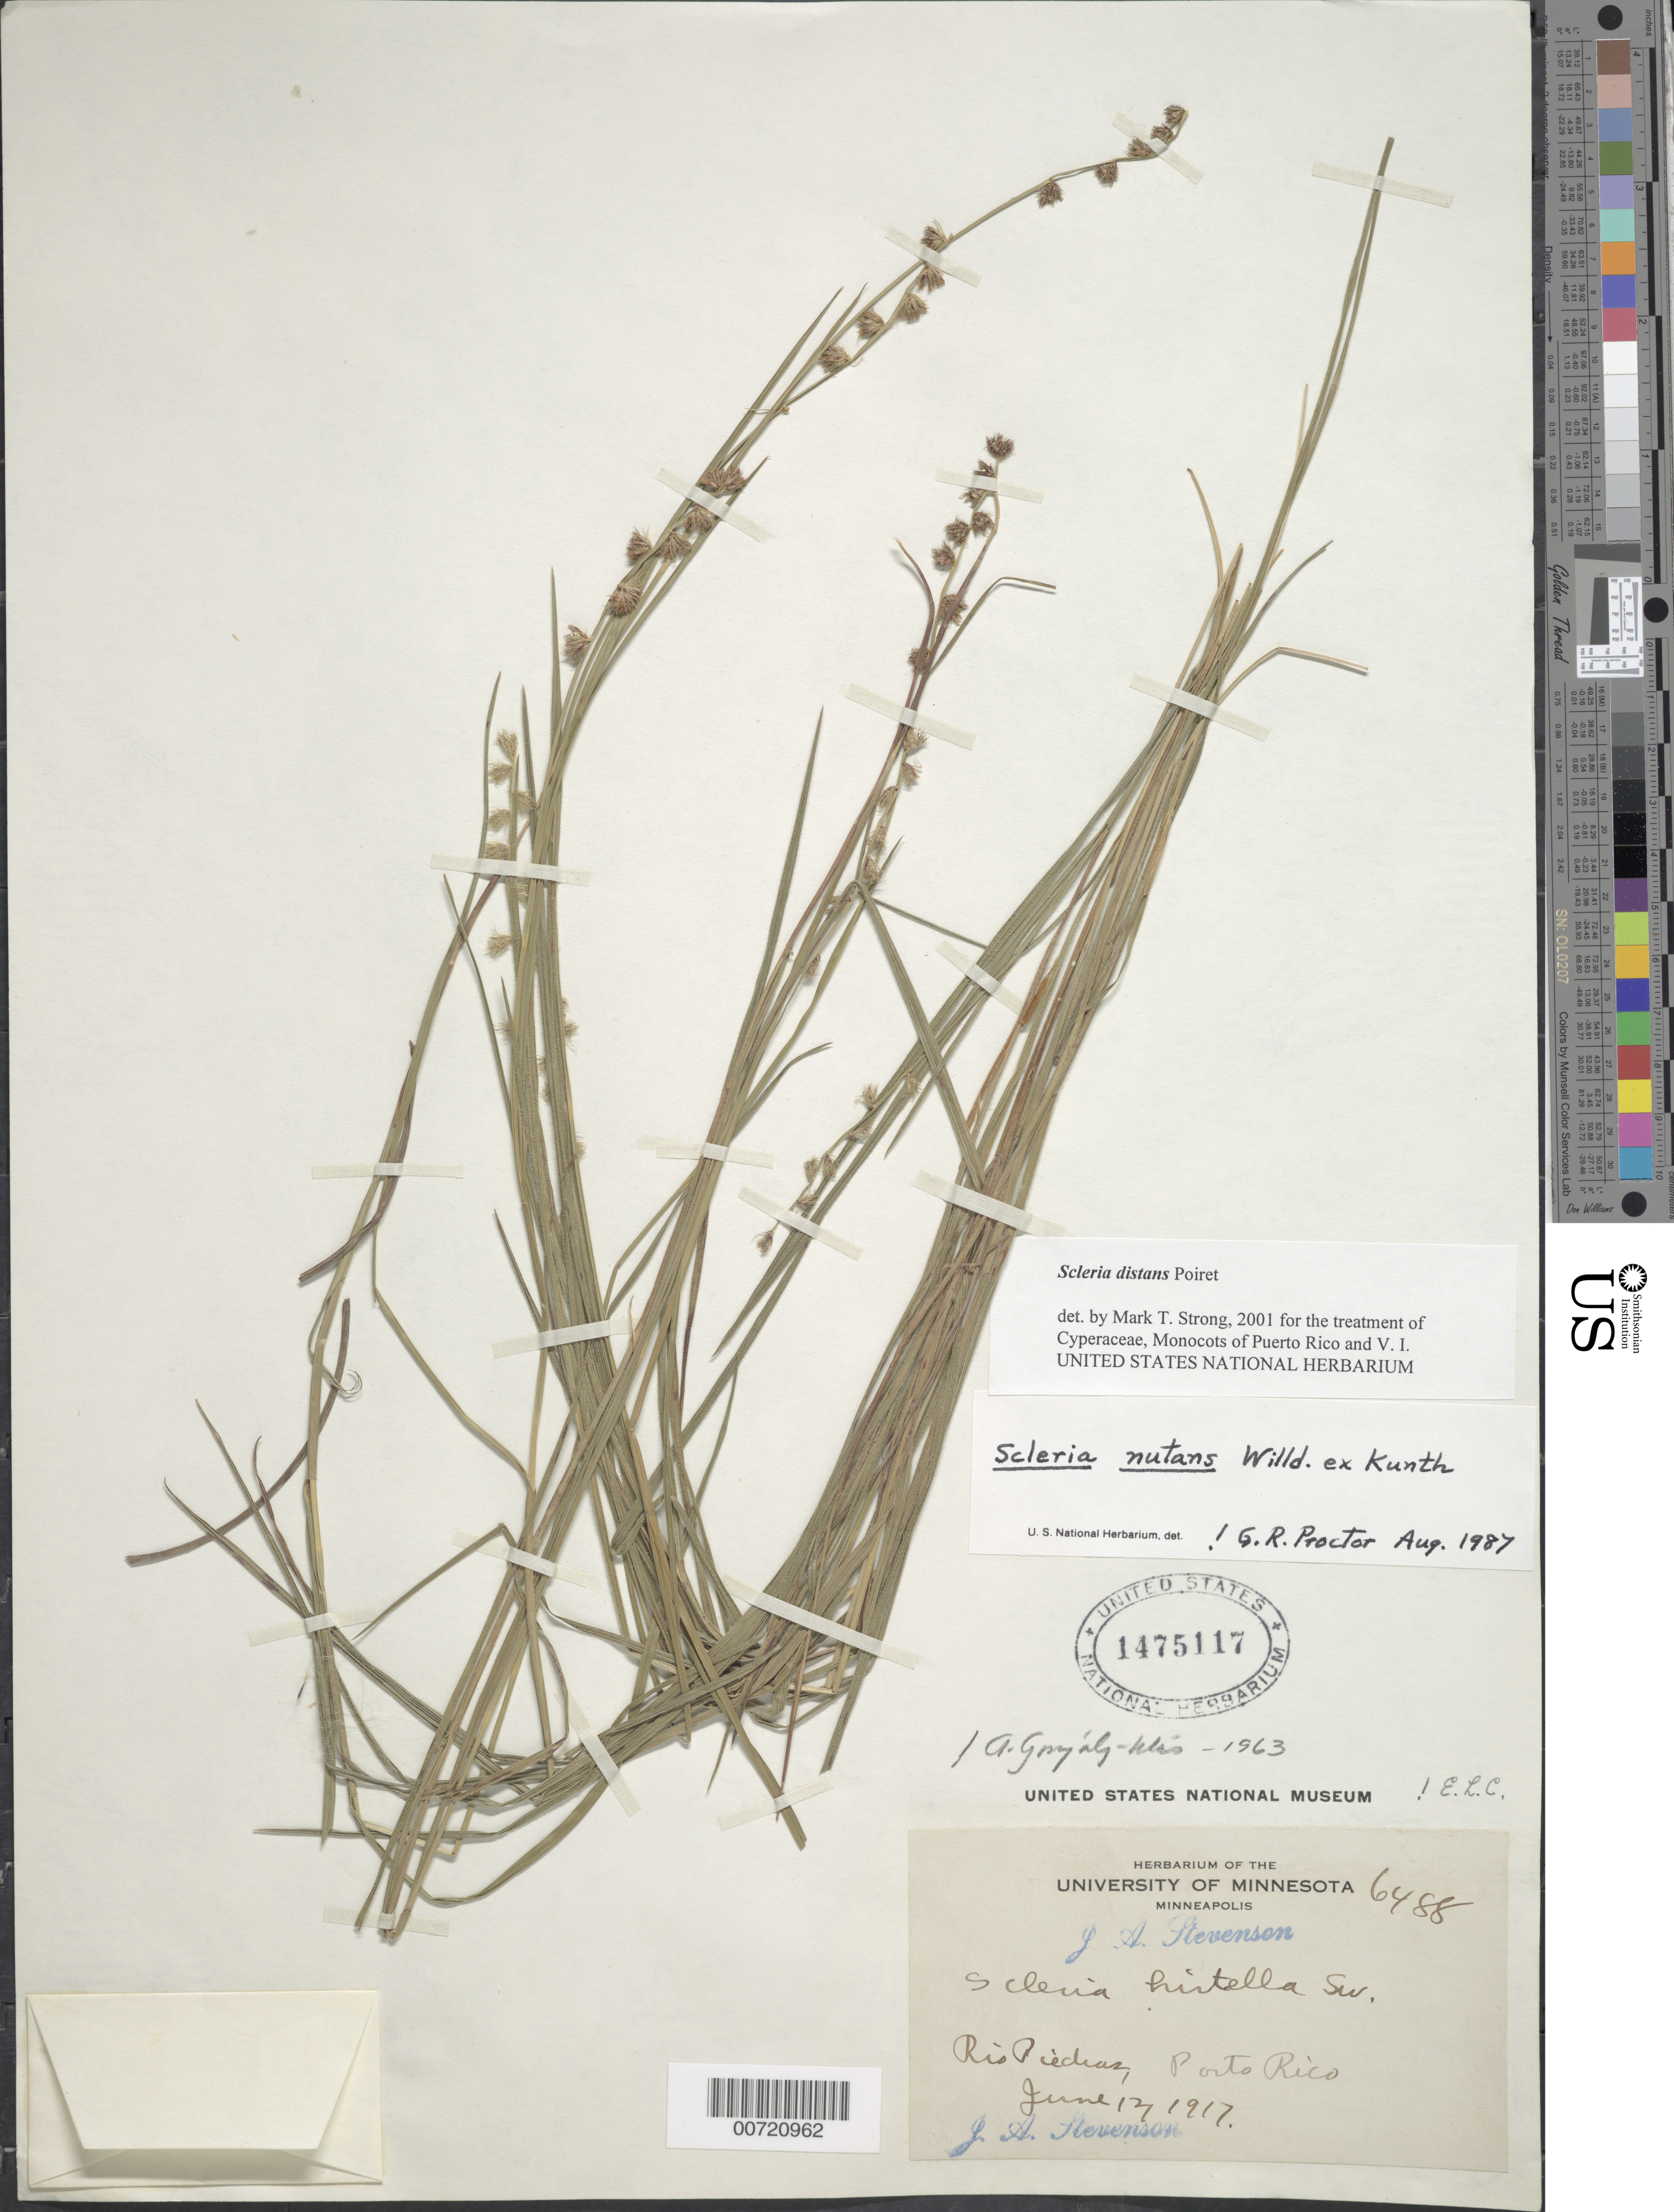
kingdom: Plantae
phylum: Tracheophyta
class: Liliopsida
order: Poales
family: Cyperaceae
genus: Scleria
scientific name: Scleria distans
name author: Poir.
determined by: Strong, M. T., (US), Smithsonian Institution - National Museum of Natural History (UNITED STATES)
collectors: J. Stevenson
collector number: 6488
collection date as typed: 12 Jun 1917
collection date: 1917-06-12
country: Puerto Rico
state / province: San Juan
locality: Rio Piedras.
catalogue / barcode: US 1475117